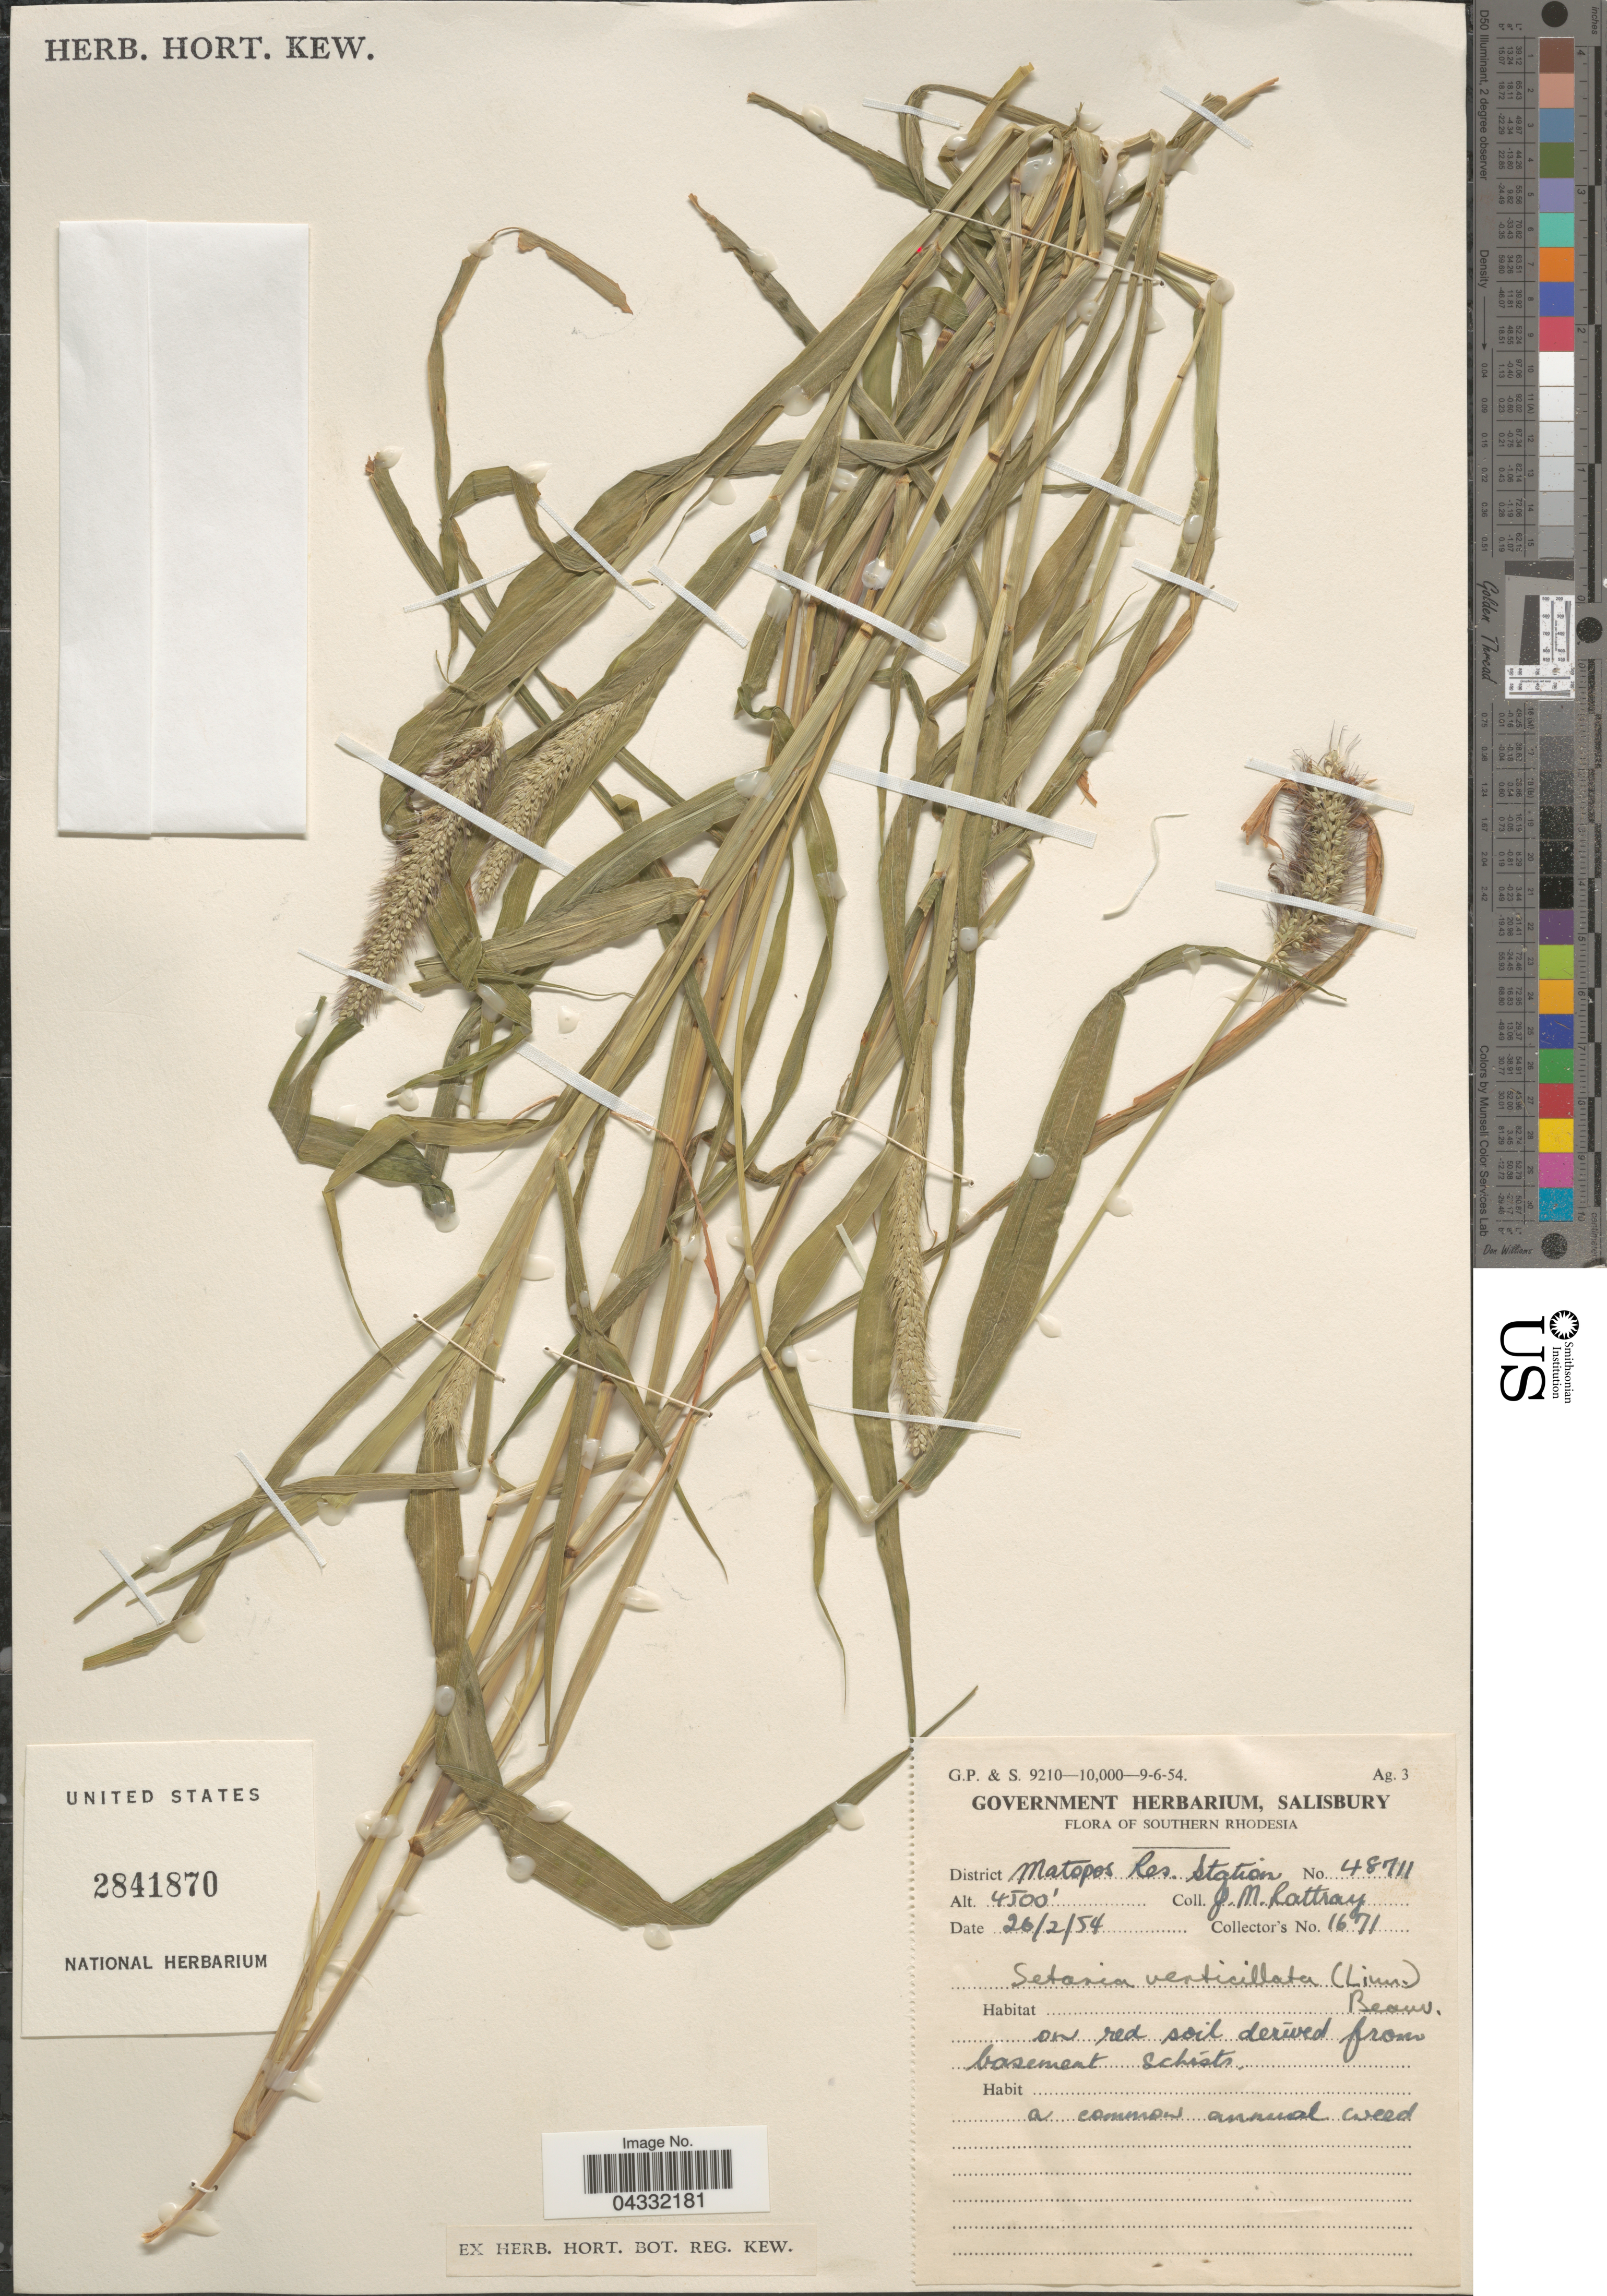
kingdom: Plantae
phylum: Tracheophyta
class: Liliopsida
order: Poales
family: Poaceae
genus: Setaria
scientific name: Setaria verticillata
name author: (L.) P. Beauv.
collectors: J. Rattray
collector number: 48711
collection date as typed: Transcribed d/m/y: 26/2/54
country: Zimbabwe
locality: Southern Rhodesia. District Matopes Res. Station.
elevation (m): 1372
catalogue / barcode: US 2841870